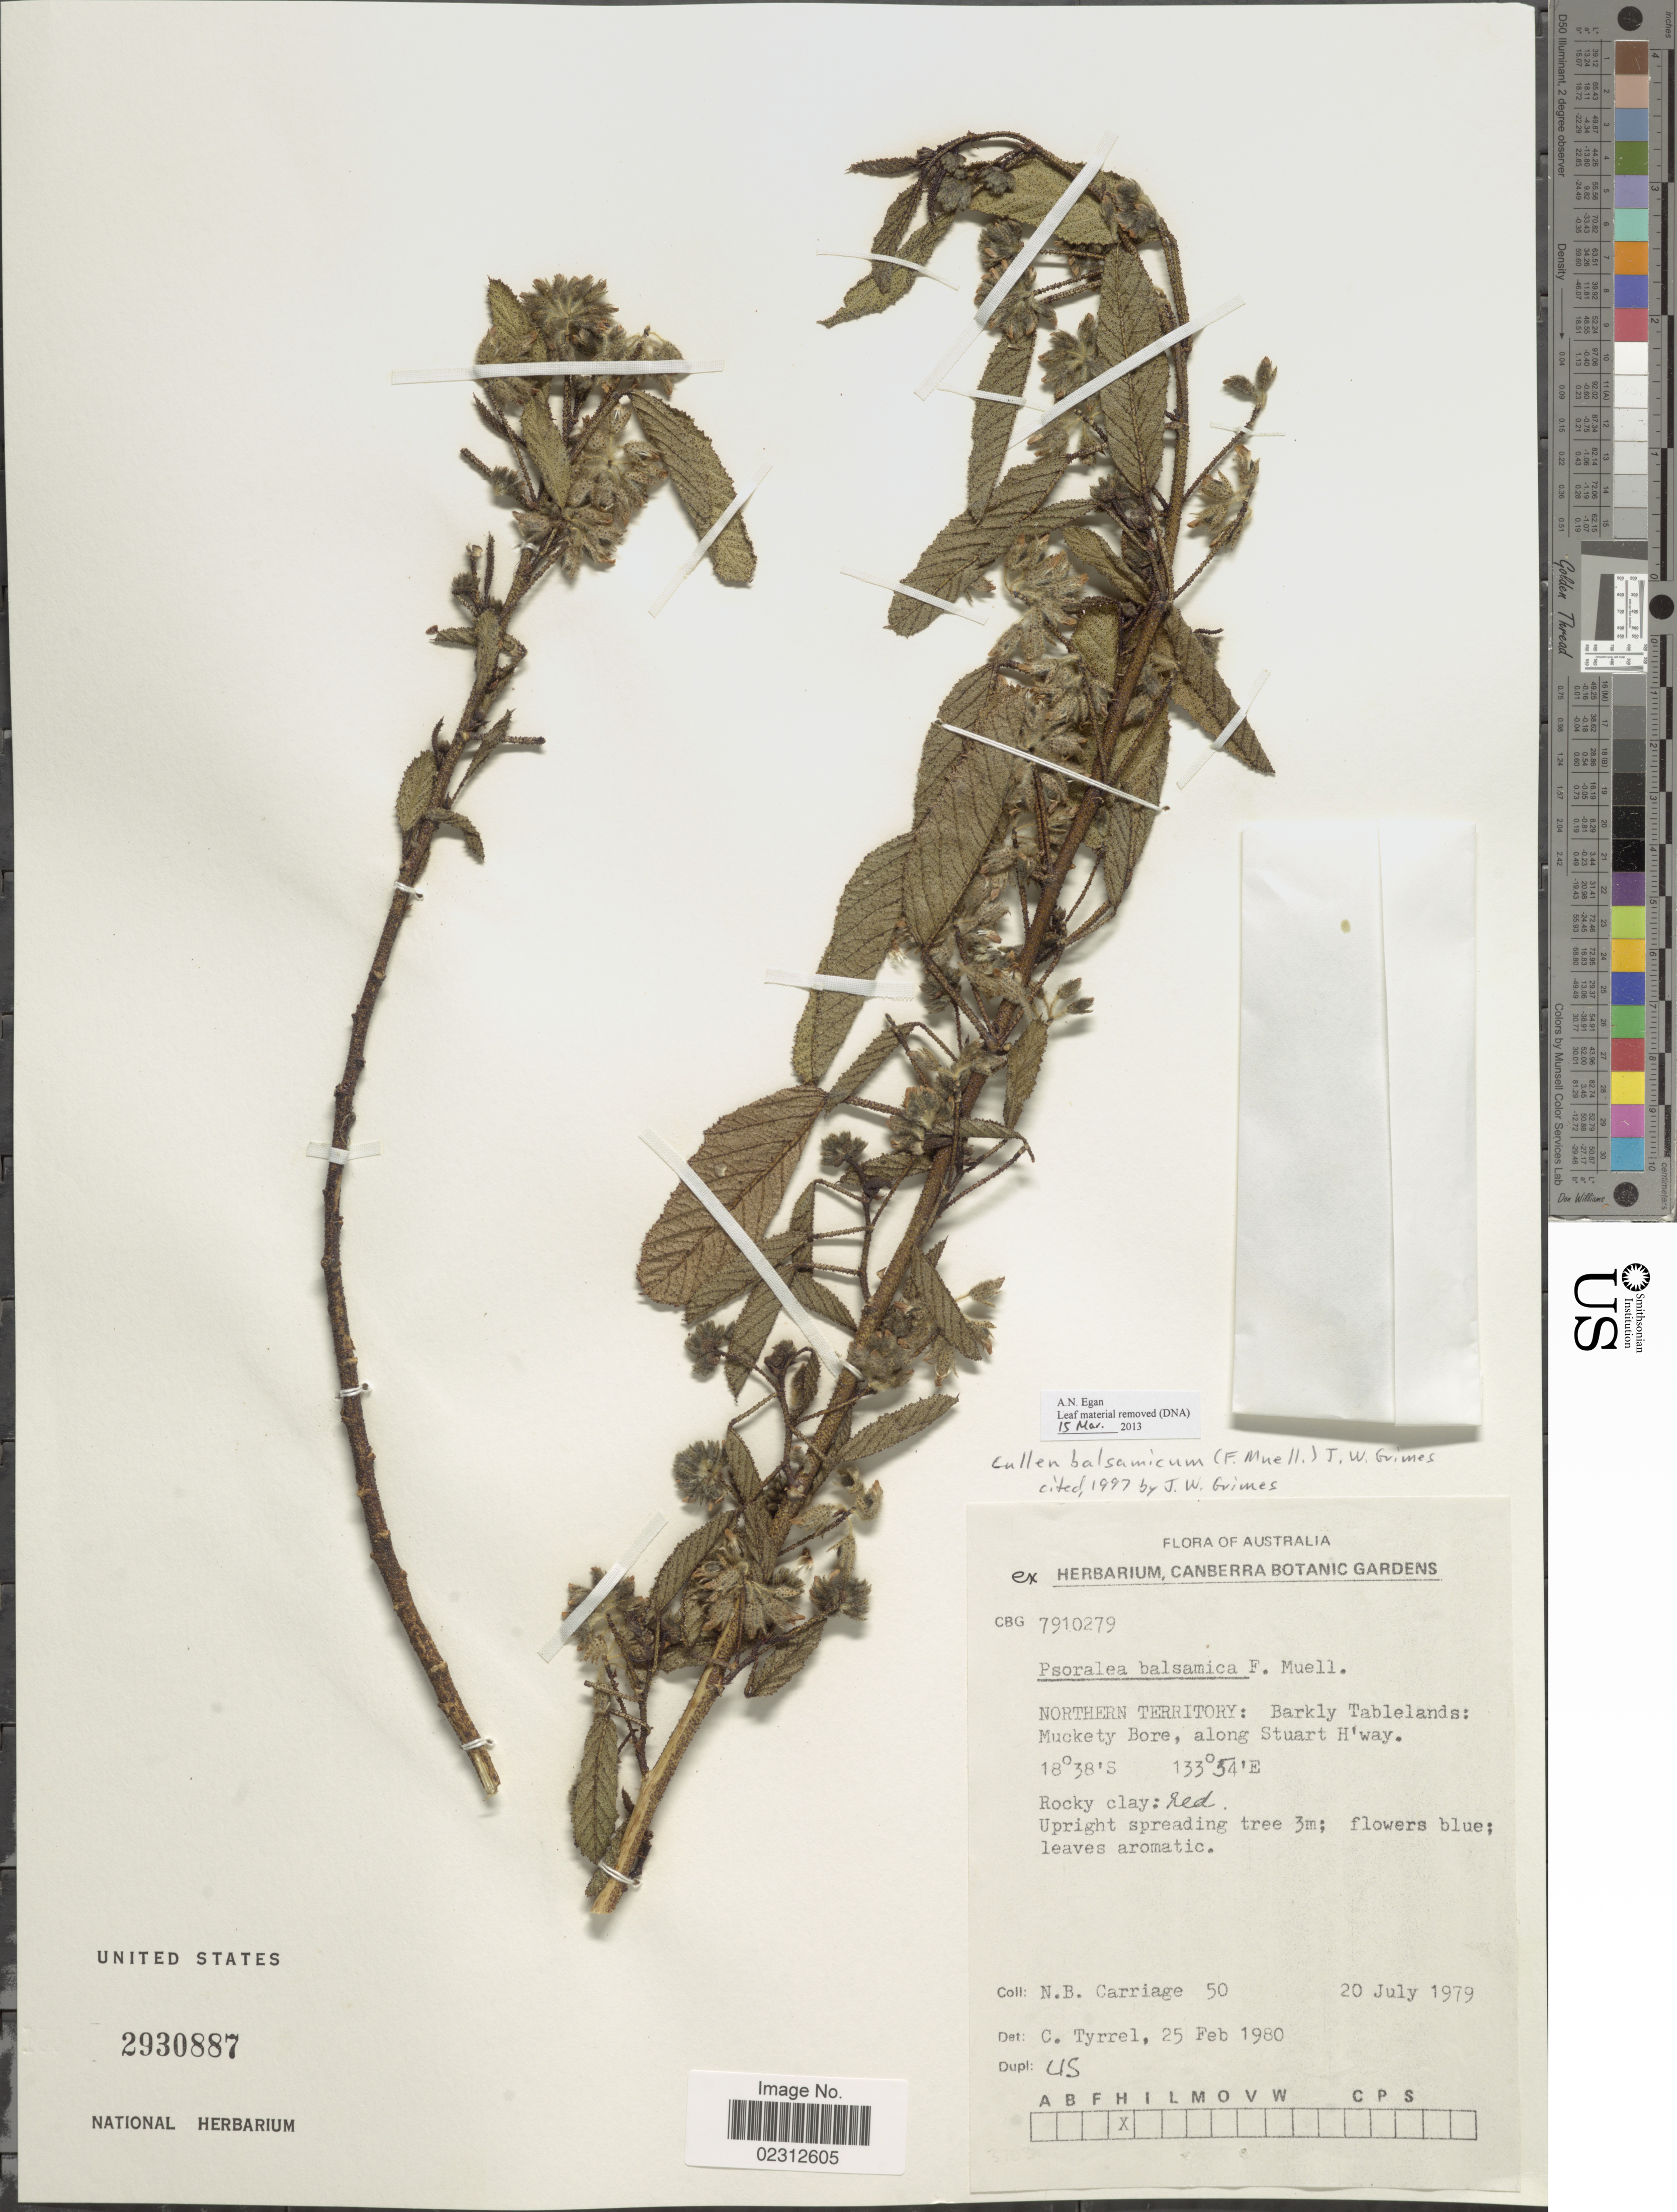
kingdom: Plantae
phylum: Tracheophyta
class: Magnoliopsida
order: Fabales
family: Fabaceae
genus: Cullen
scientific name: Cullen balsamicum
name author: (F. Muell.) J.W. Grimes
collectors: N. Carriage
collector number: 50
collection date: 1979-07-20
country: Australia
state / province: Northern Territory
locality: Barkley Tablelands: Muckety Bore, along Stuart H'way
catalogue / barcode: US 2930887